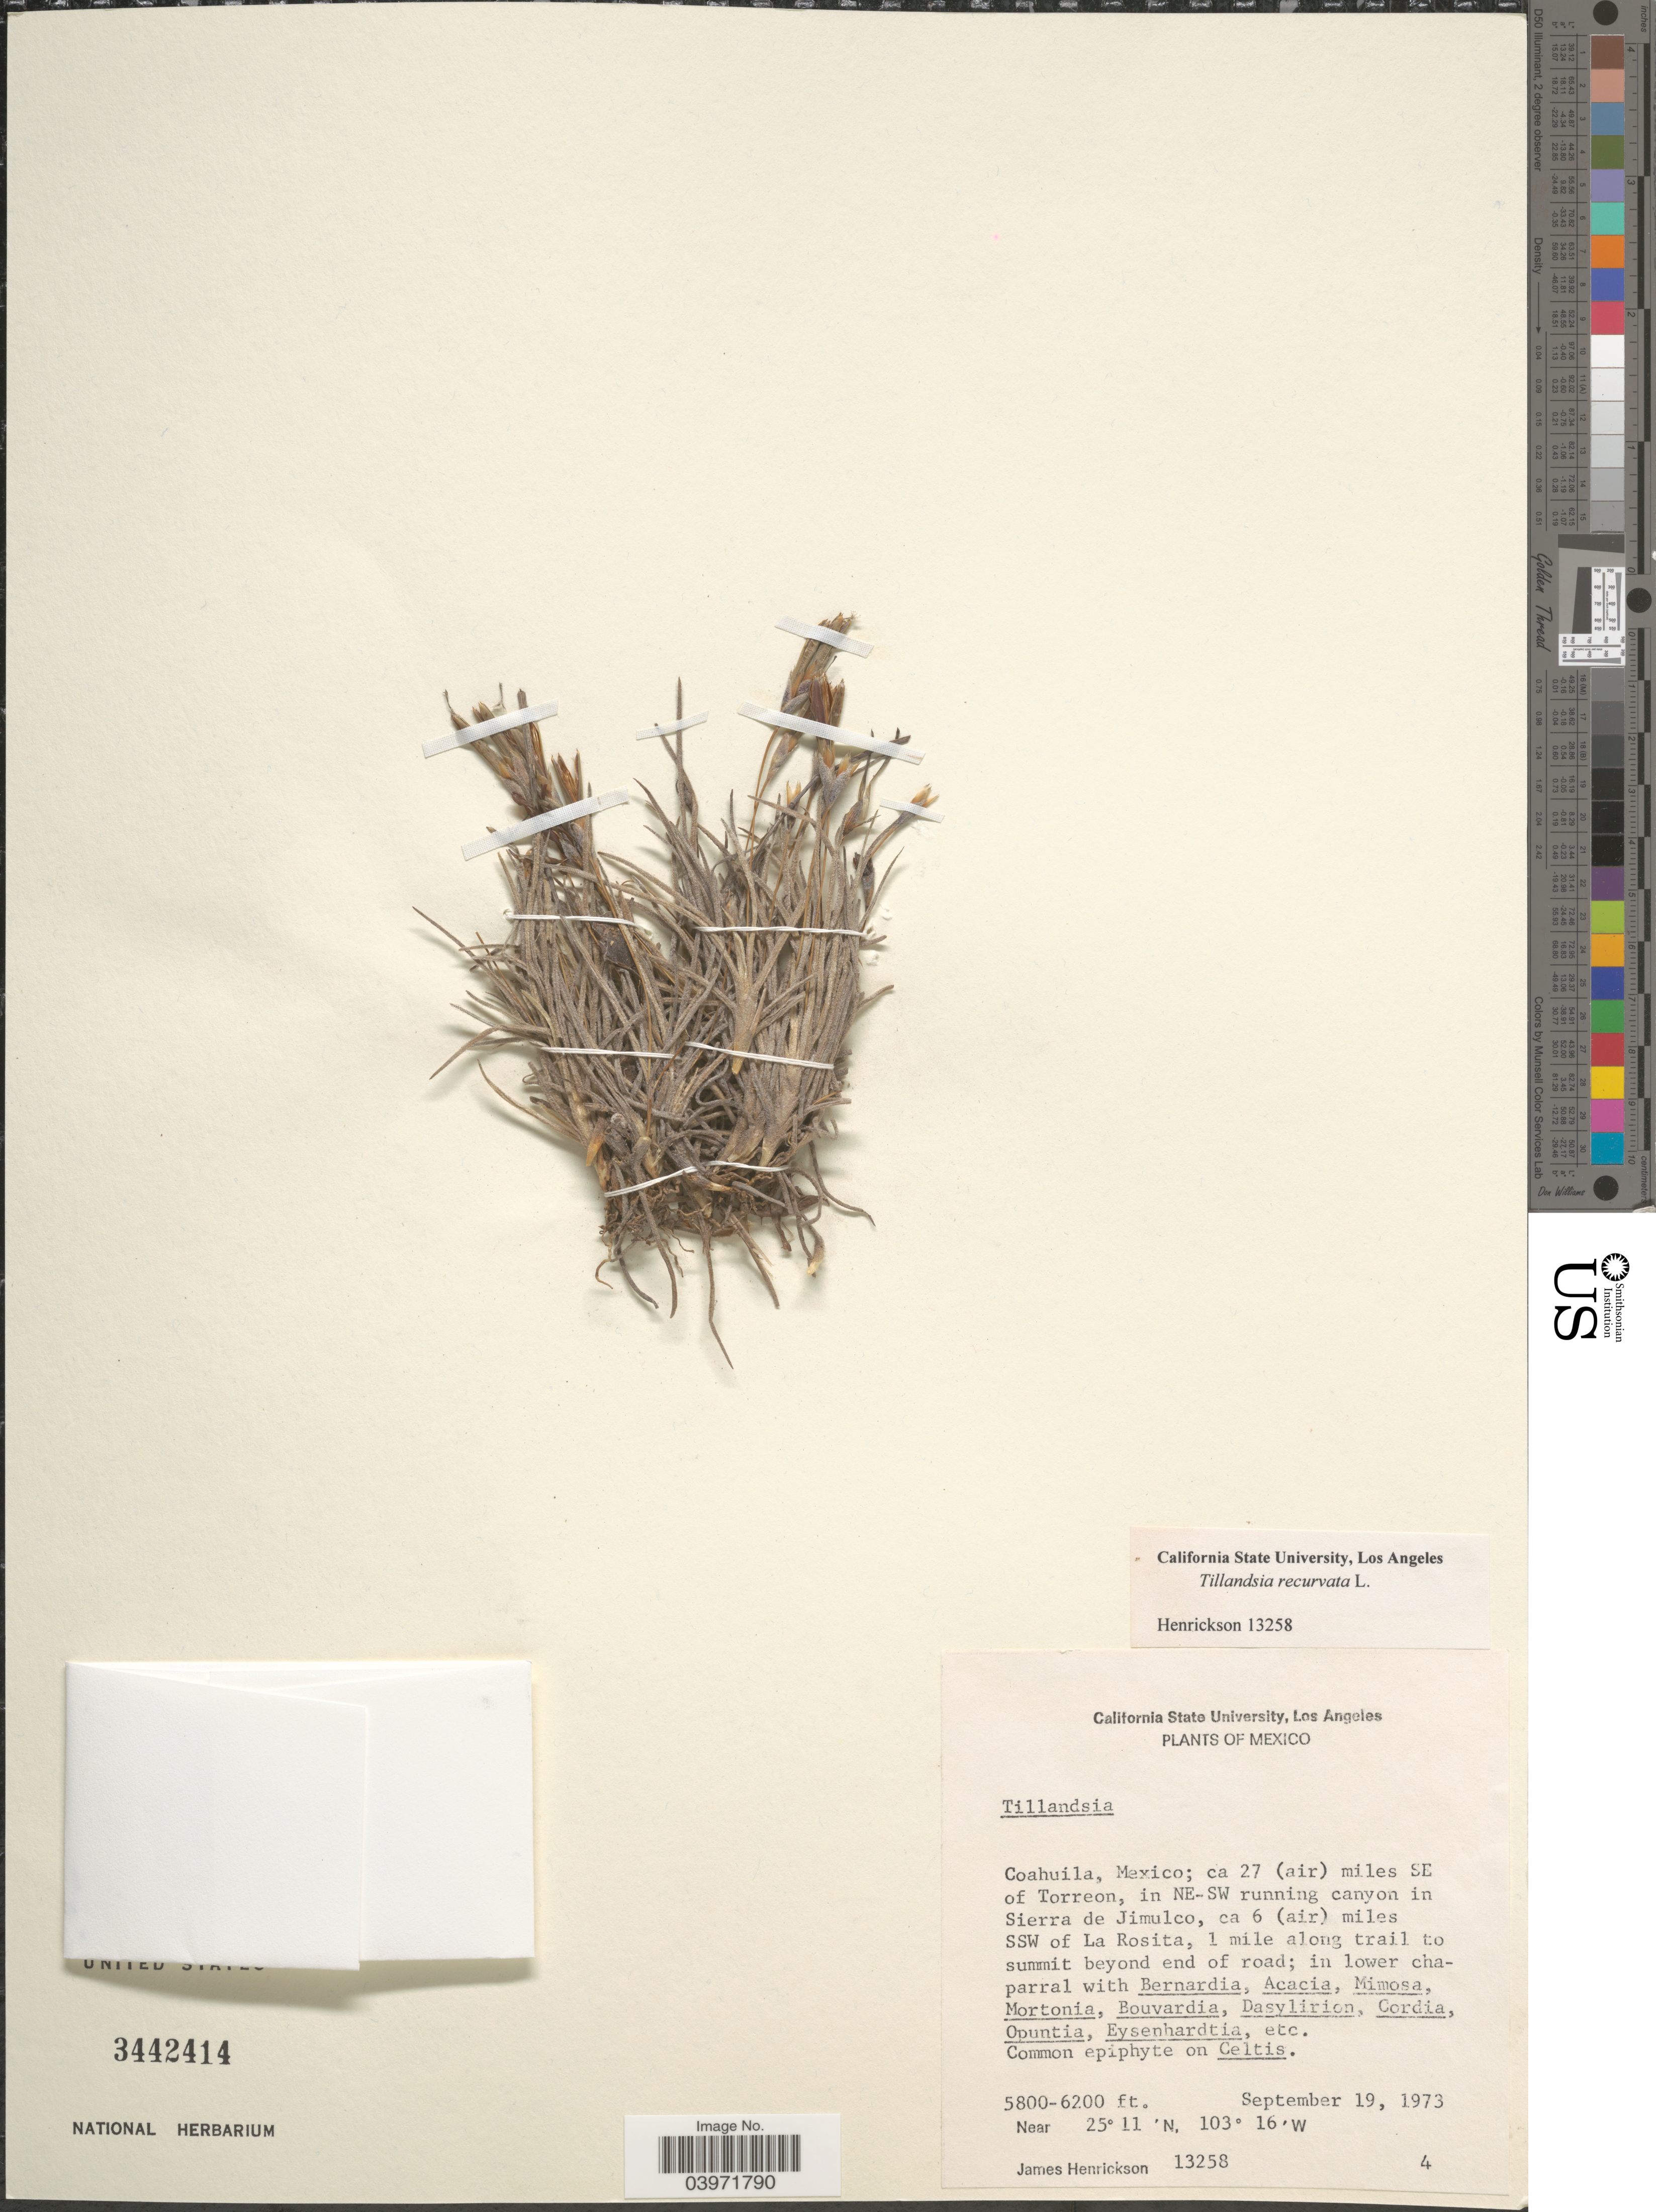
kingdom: Plantae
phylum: Tracheophyta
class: Liliopsida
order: Poales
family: Bromeliaceae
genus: Tillandsia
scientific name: Tillandsia recurvata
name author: L.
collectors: J. Henrickson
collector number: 13258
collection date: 1973-09-19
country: Mexico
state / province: Coahuila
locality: Ca 27 (air) miles SE of Torreon, in NE-SW running canyon in Sierra de Jimulco, ca 6 (air) miles SSW of La Rosita, 1 mile along trail to summit beyond end of road.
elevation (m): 1768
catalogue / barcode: US 3442414